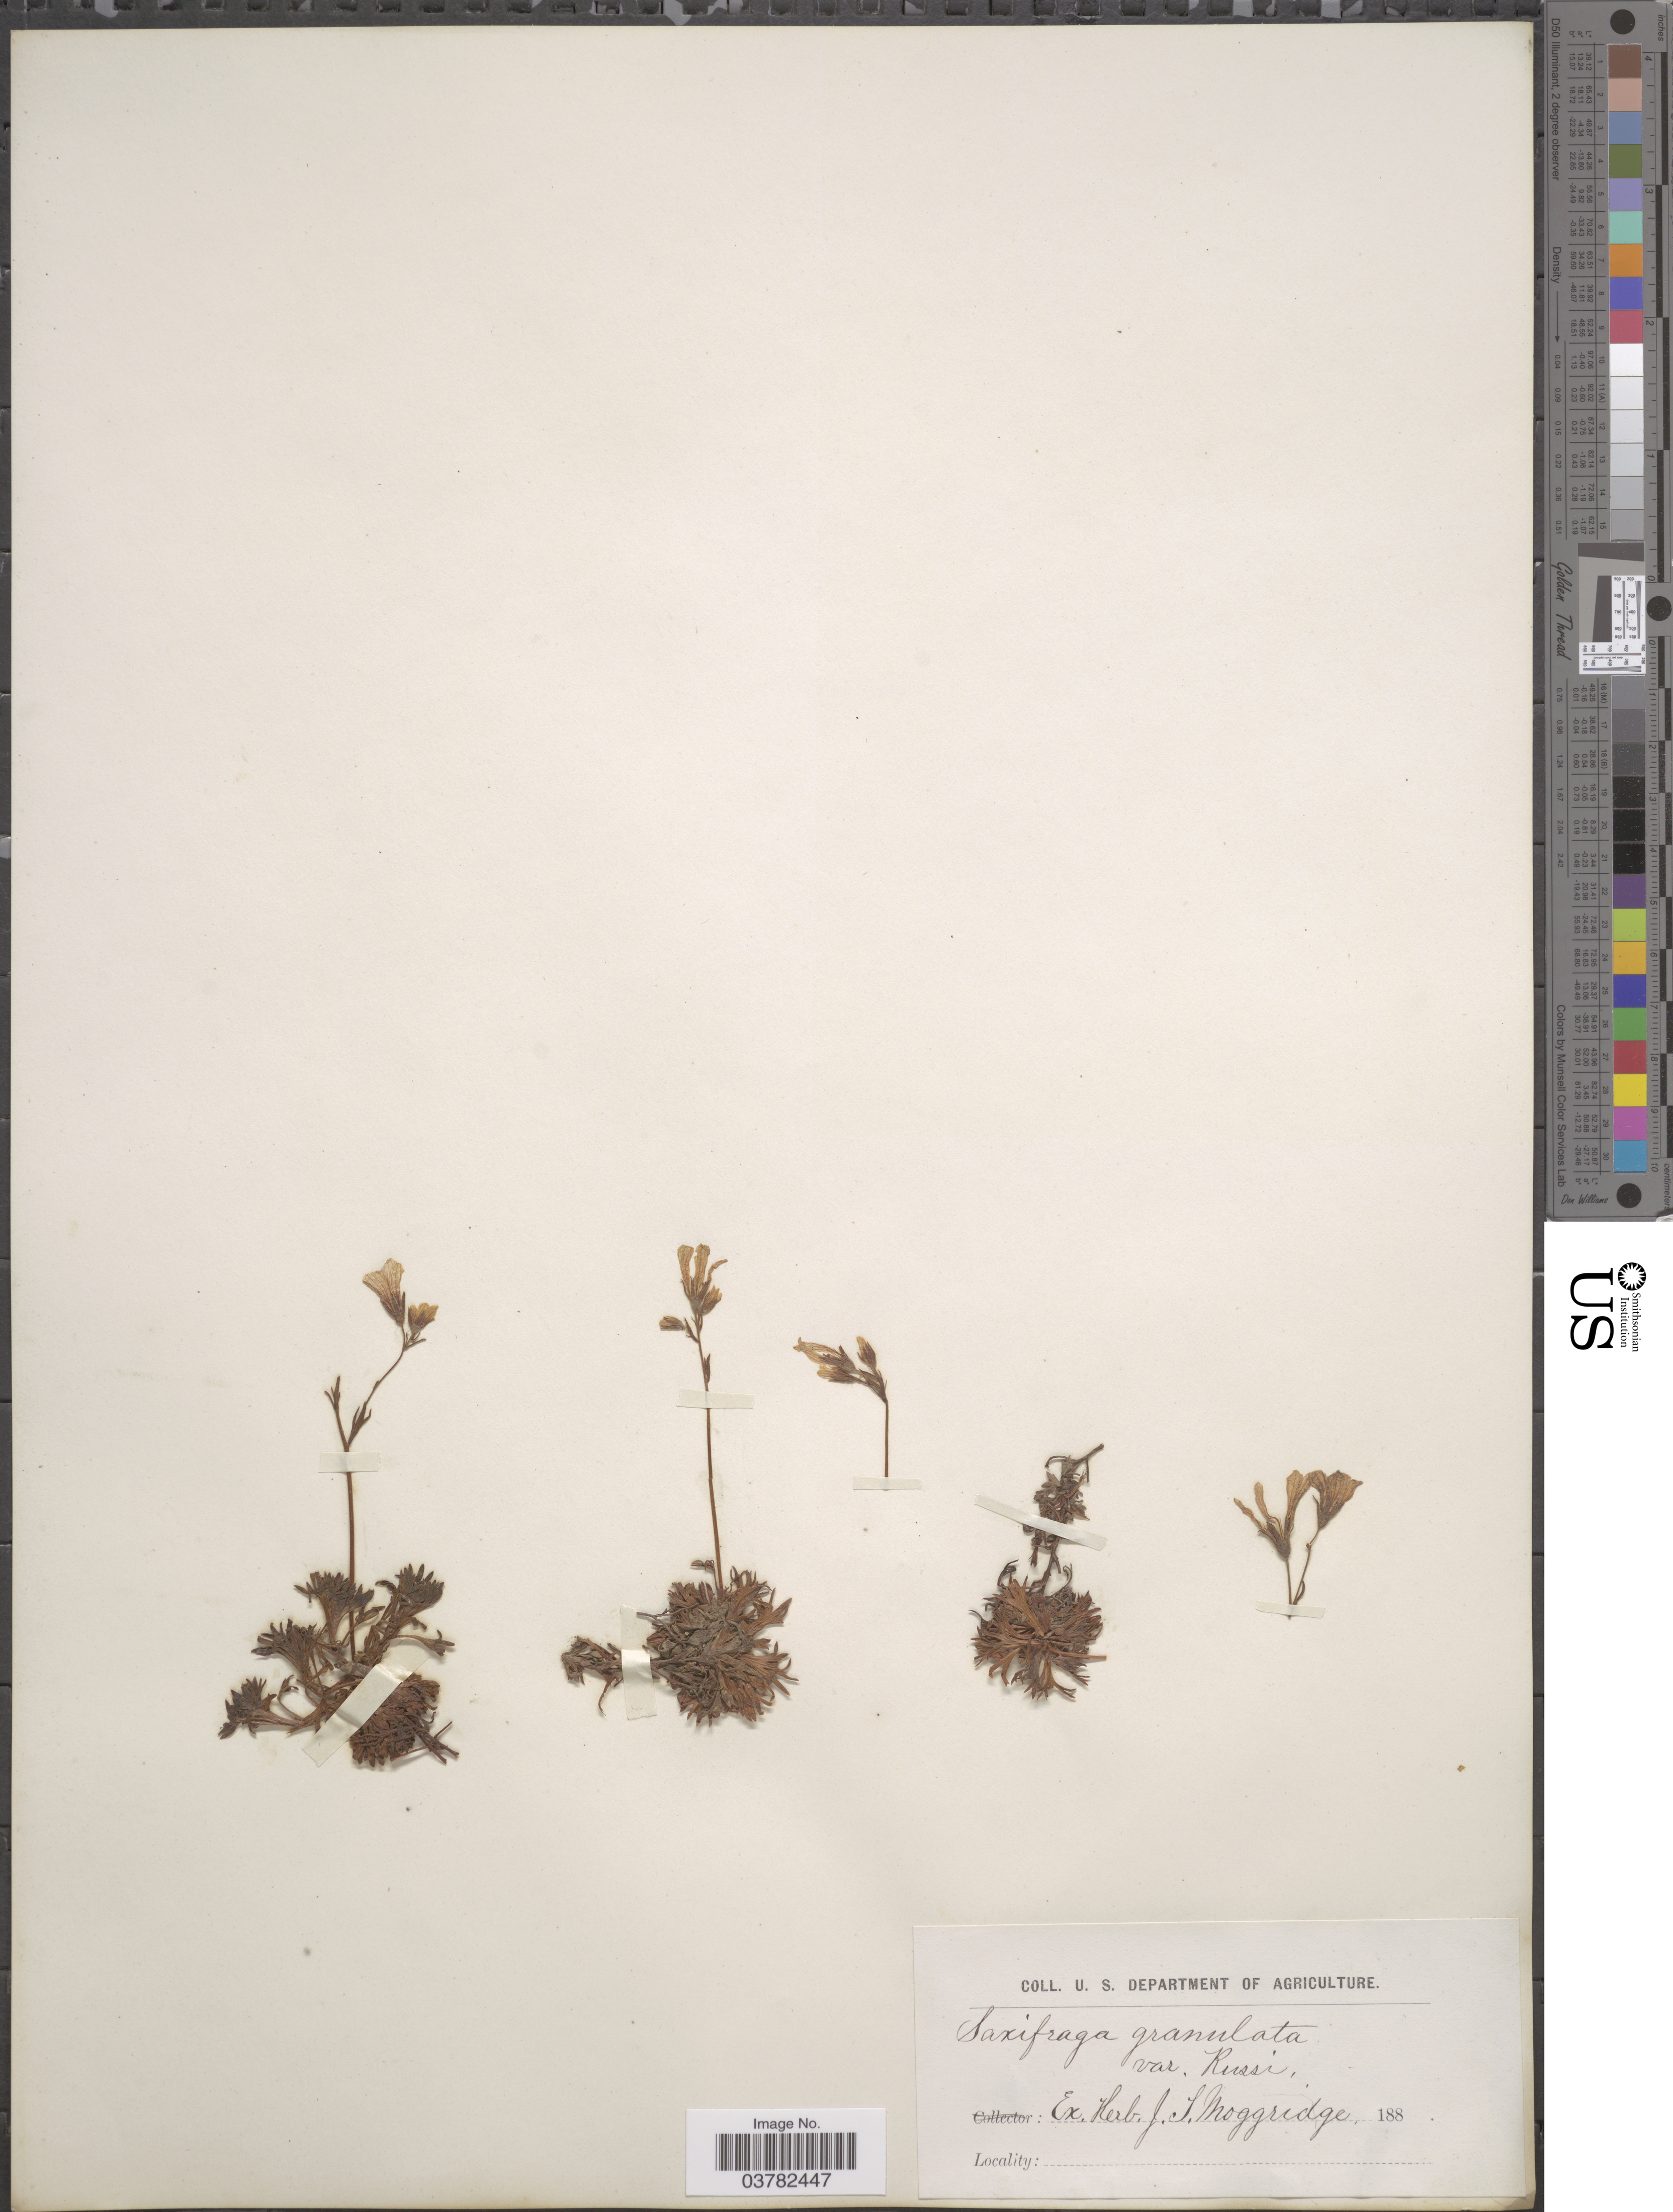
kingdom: Plantae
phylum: Tracheophyta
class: Magnoliopsida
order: Saxifragales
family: Saxifragaceae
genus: Saxifraga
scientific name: Saxifraga granulata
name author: L.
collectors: ex herb. J.T. Moggridge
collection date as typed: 188